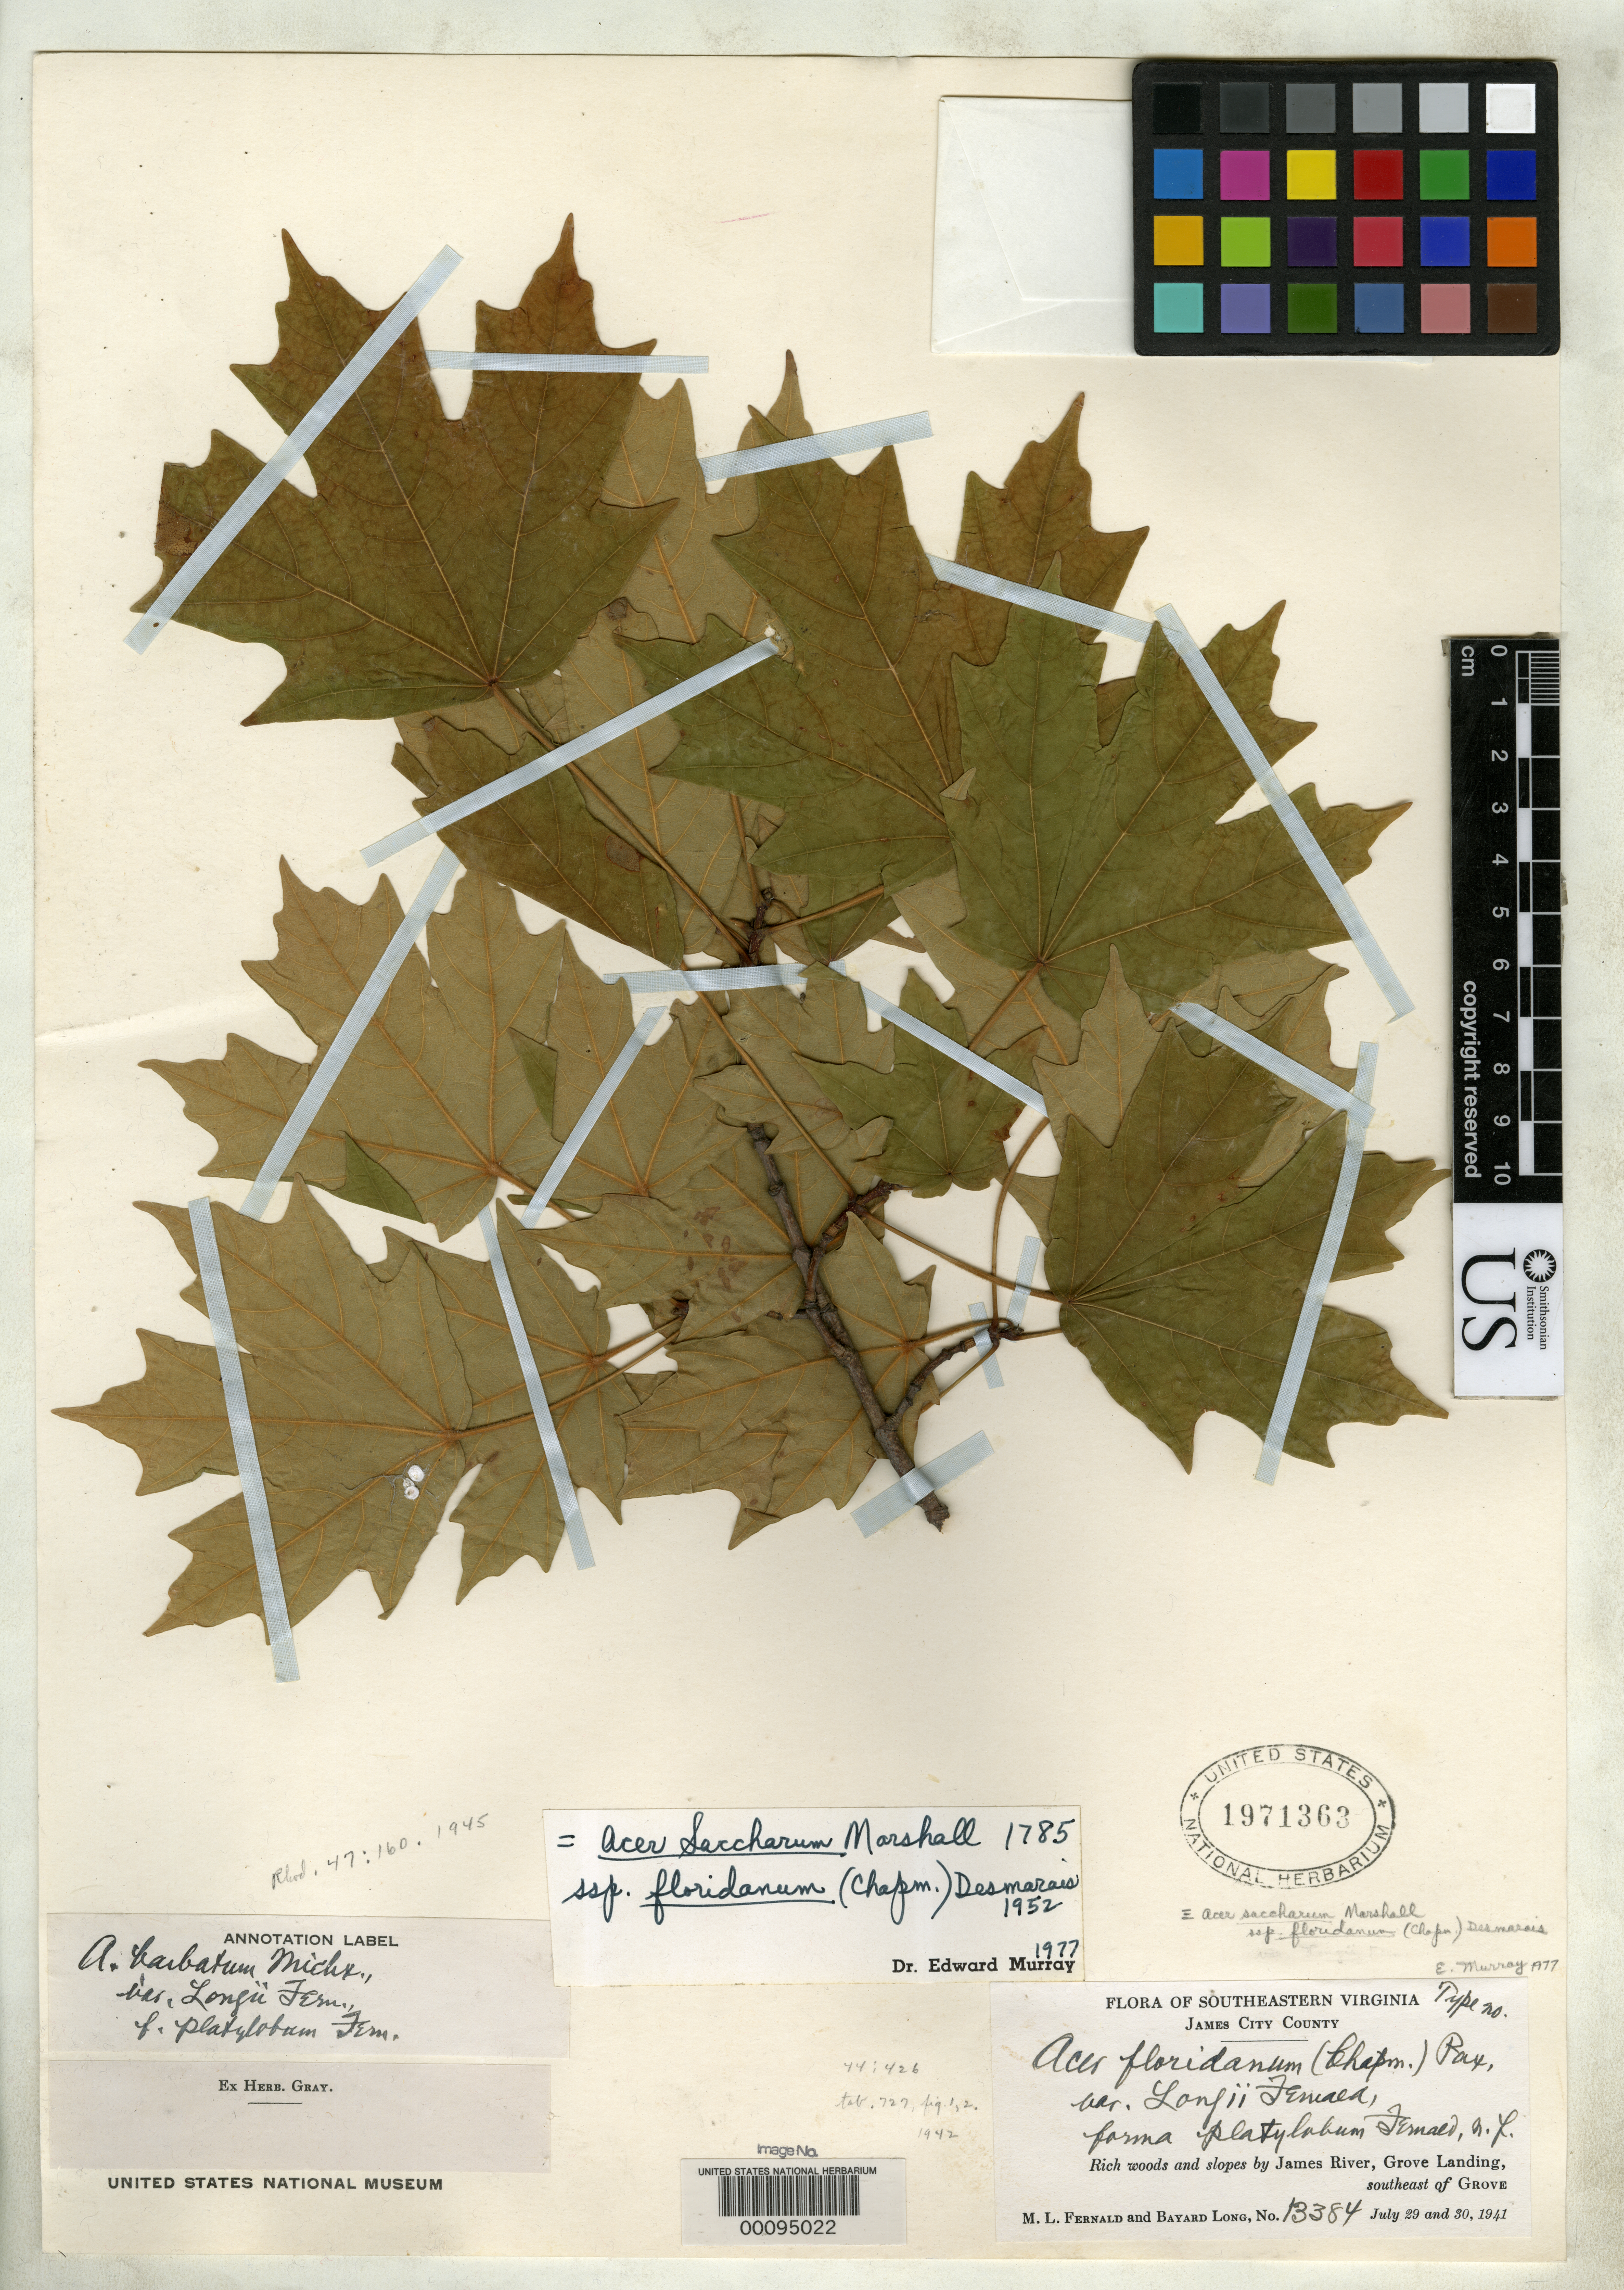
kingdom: Plantae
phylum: Tracheophyta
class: Magnoliopsida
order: Sapindales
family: Sapindaceae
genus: Acer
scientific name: Acer floridanum f. platylobum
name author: Fernald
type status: Isotype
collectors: M. L. Fernald & B. H. Long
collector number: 13384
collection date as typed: July 29 and 30, 1941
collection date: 1941-07-29,1941-07-30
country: United States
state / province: Virginia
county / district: James City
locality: Rich woods and slopes by James River, Grove Landing, southeast of Grove.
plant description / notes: Isotype or isosyntype? Protologue cites "Fernald & Long, nos. 13,383 and 13,384 (TYPE in Herb. Gray; ISOTYPE in Herb. Phil. Acad.)" (collection data identical? may be duplicates of same gathering despite different numbers).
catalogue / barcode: US 1971363